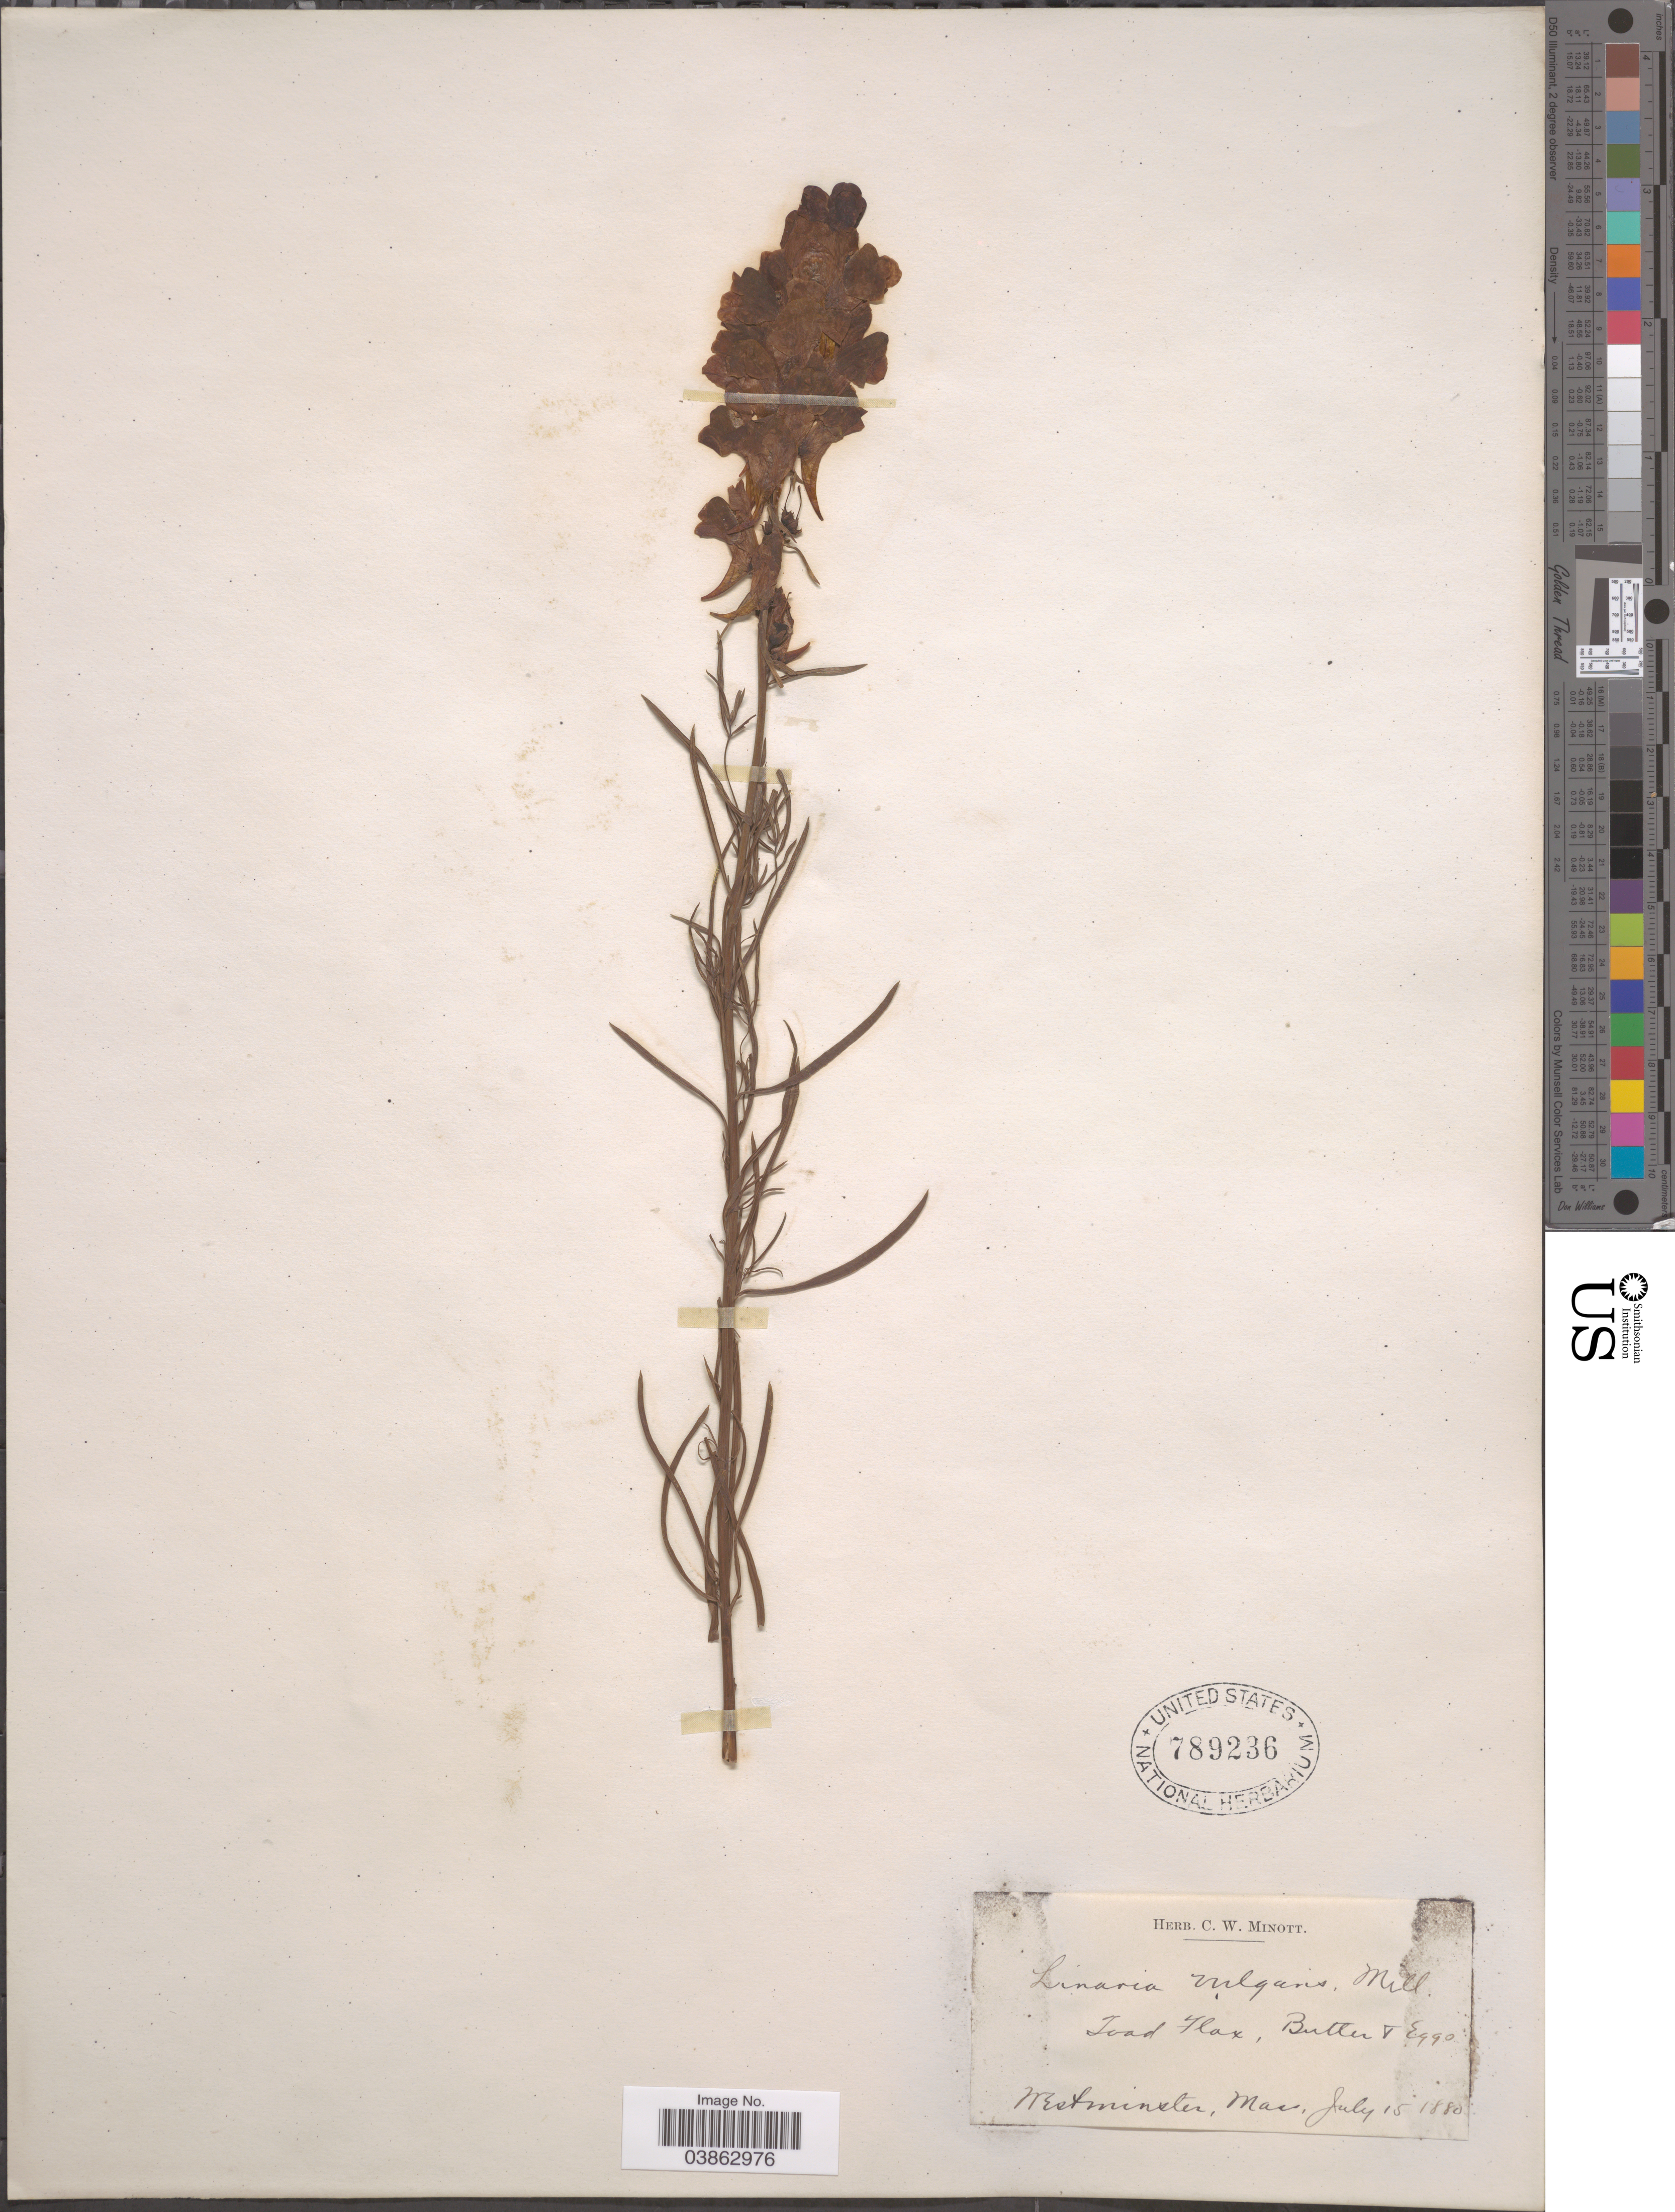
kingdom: Plantae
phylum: Tracheophyta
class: Magnoliopsida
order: Lamiales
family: Plantaginaceae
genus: Linaria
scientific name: Linaria vulgaris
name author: Mill.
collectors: ex herb. C. W. Minott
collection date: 1880-07-15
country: United States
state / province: Massachusetts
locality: Westminster, Mass.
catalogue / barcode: US 789236